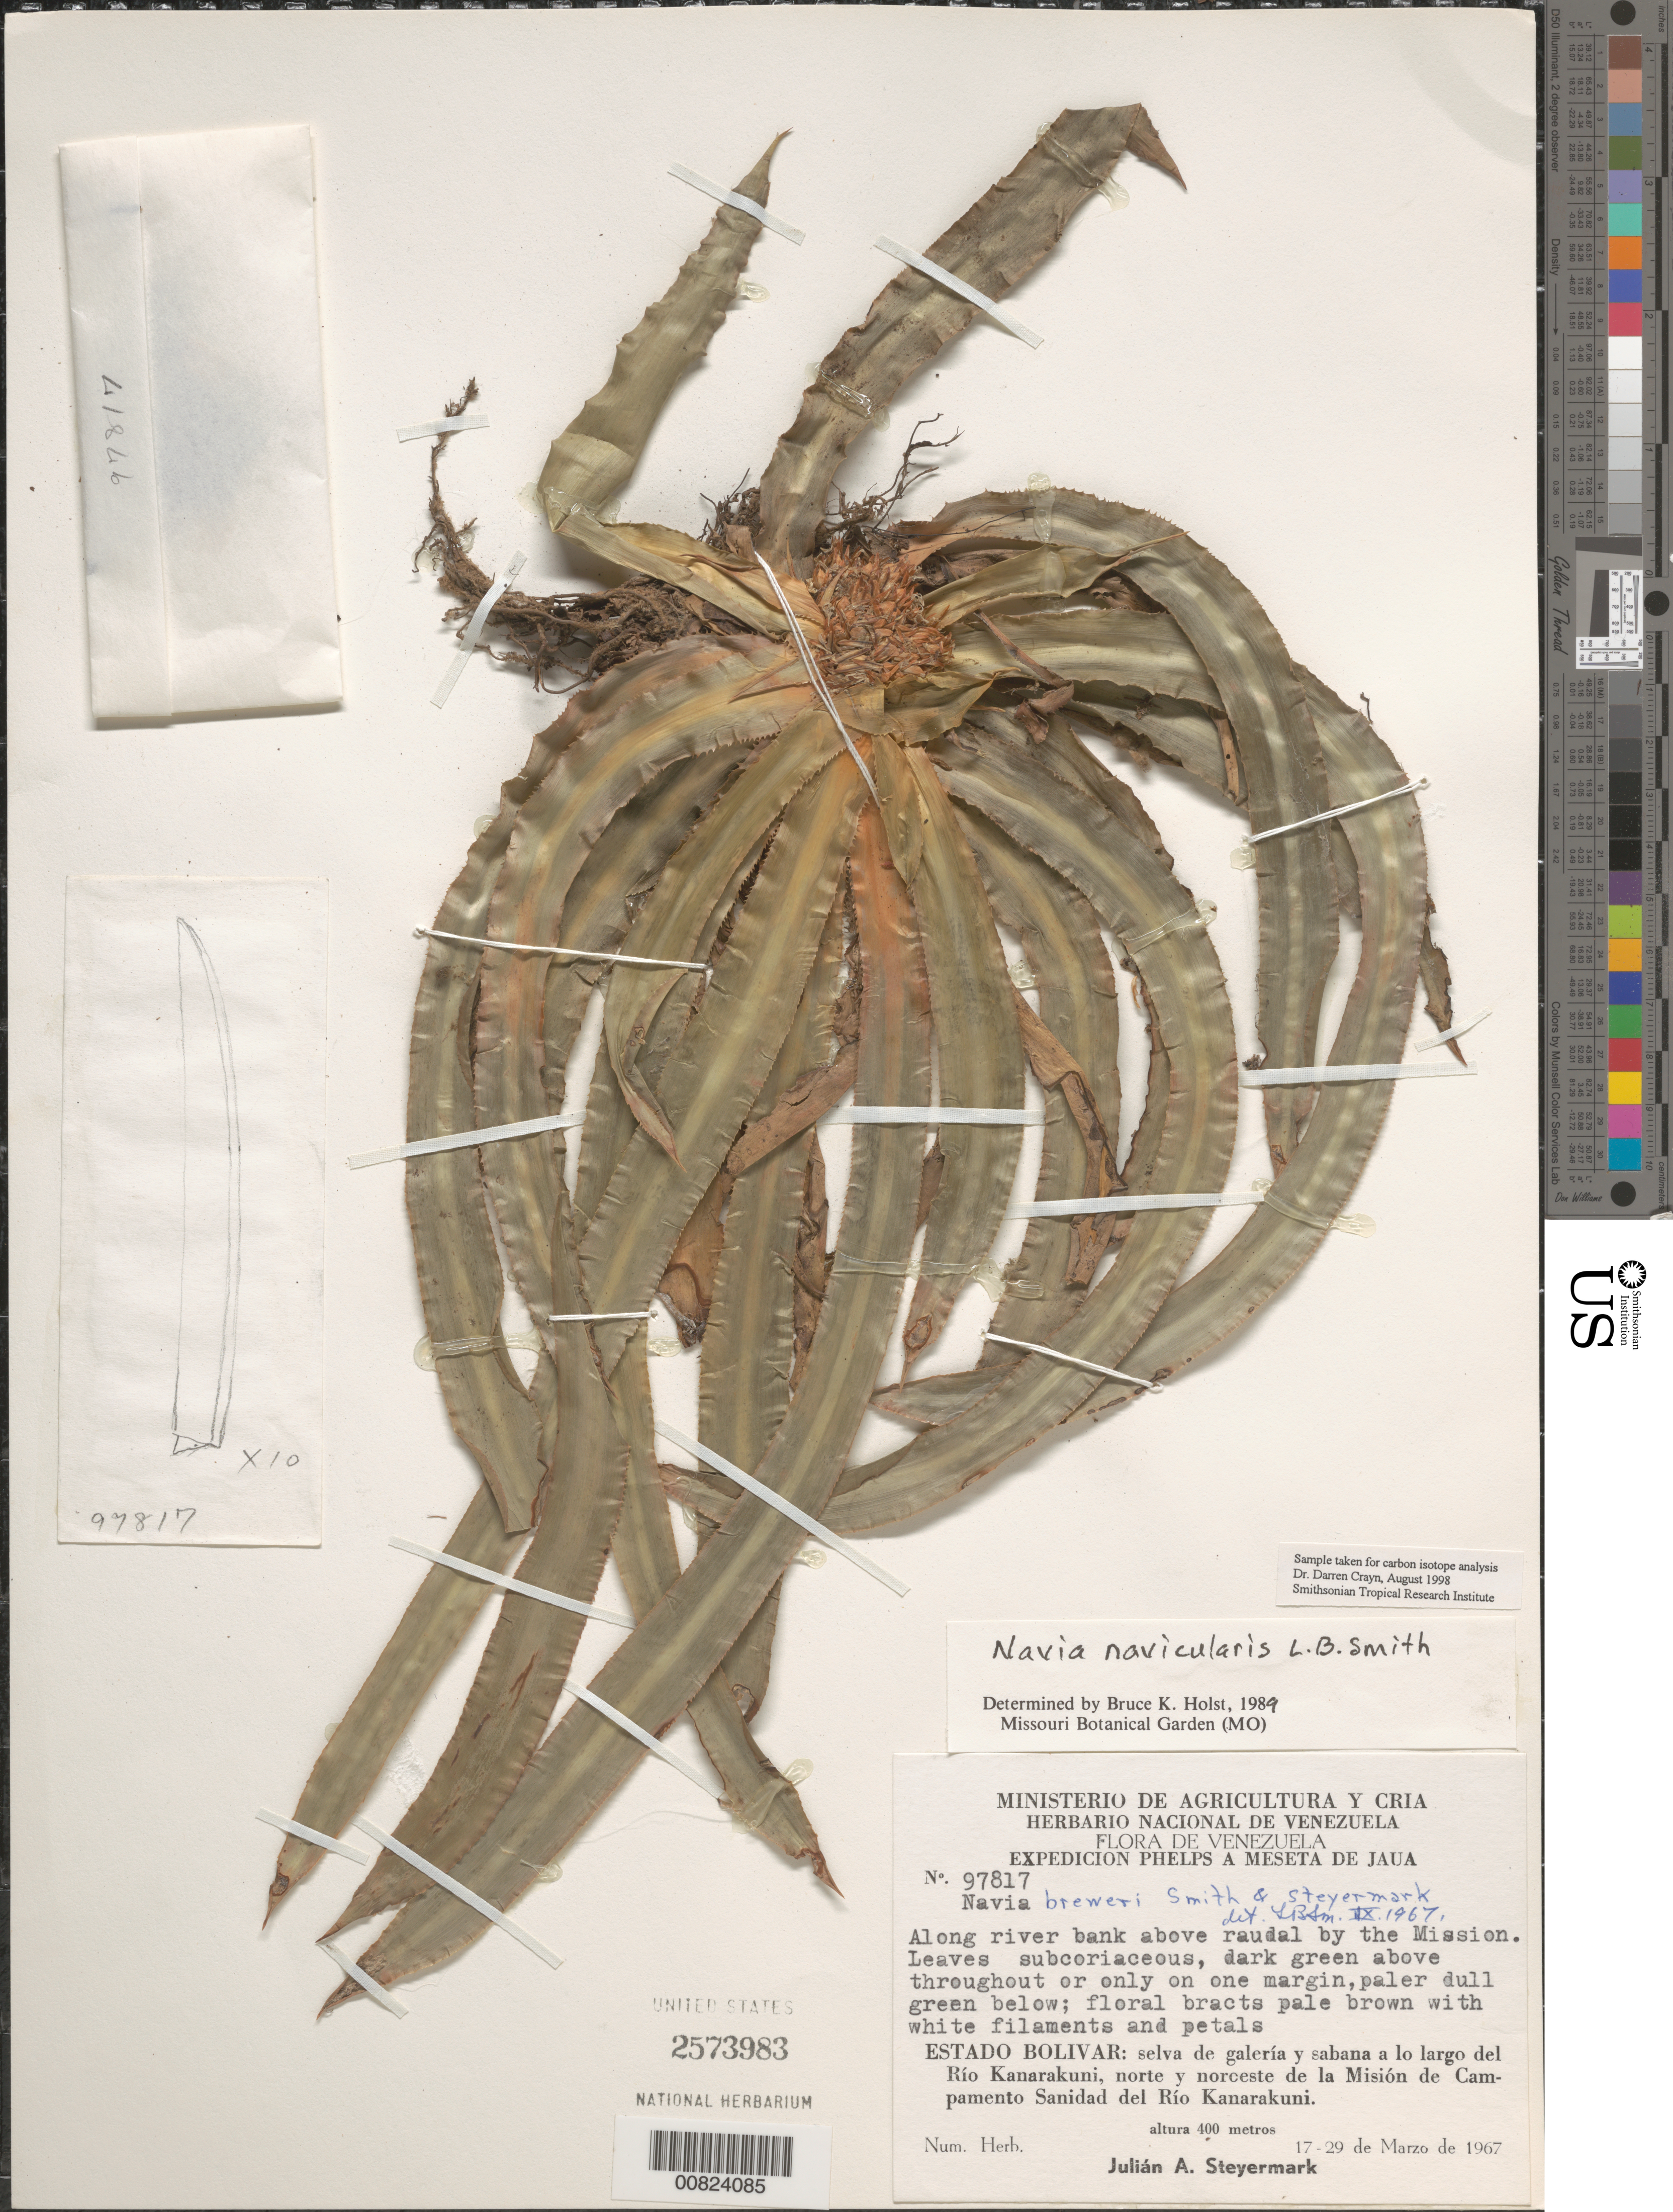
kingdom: Plantae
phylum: Tracheophyta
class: Liliopsida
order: Poales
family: Bromeliaceae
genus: Navia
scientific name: Navia navicularis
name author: L.B. Sm. & Steyerm.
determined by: Holst, Bruce K.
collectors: J. Steyermark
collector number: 97817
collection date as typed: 17-Mar-67 to 29-Mar-67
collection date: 1967-03-17/1967-03-29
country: Venezuela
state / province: Bolívar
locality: Río Kanarakuni, N and NW of Mision de Campamento Sanidad del Río Kanarakuni, by the Mission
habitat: Gallery forest and savanna along river; above raudal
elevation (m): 400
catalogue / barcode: US 2573983